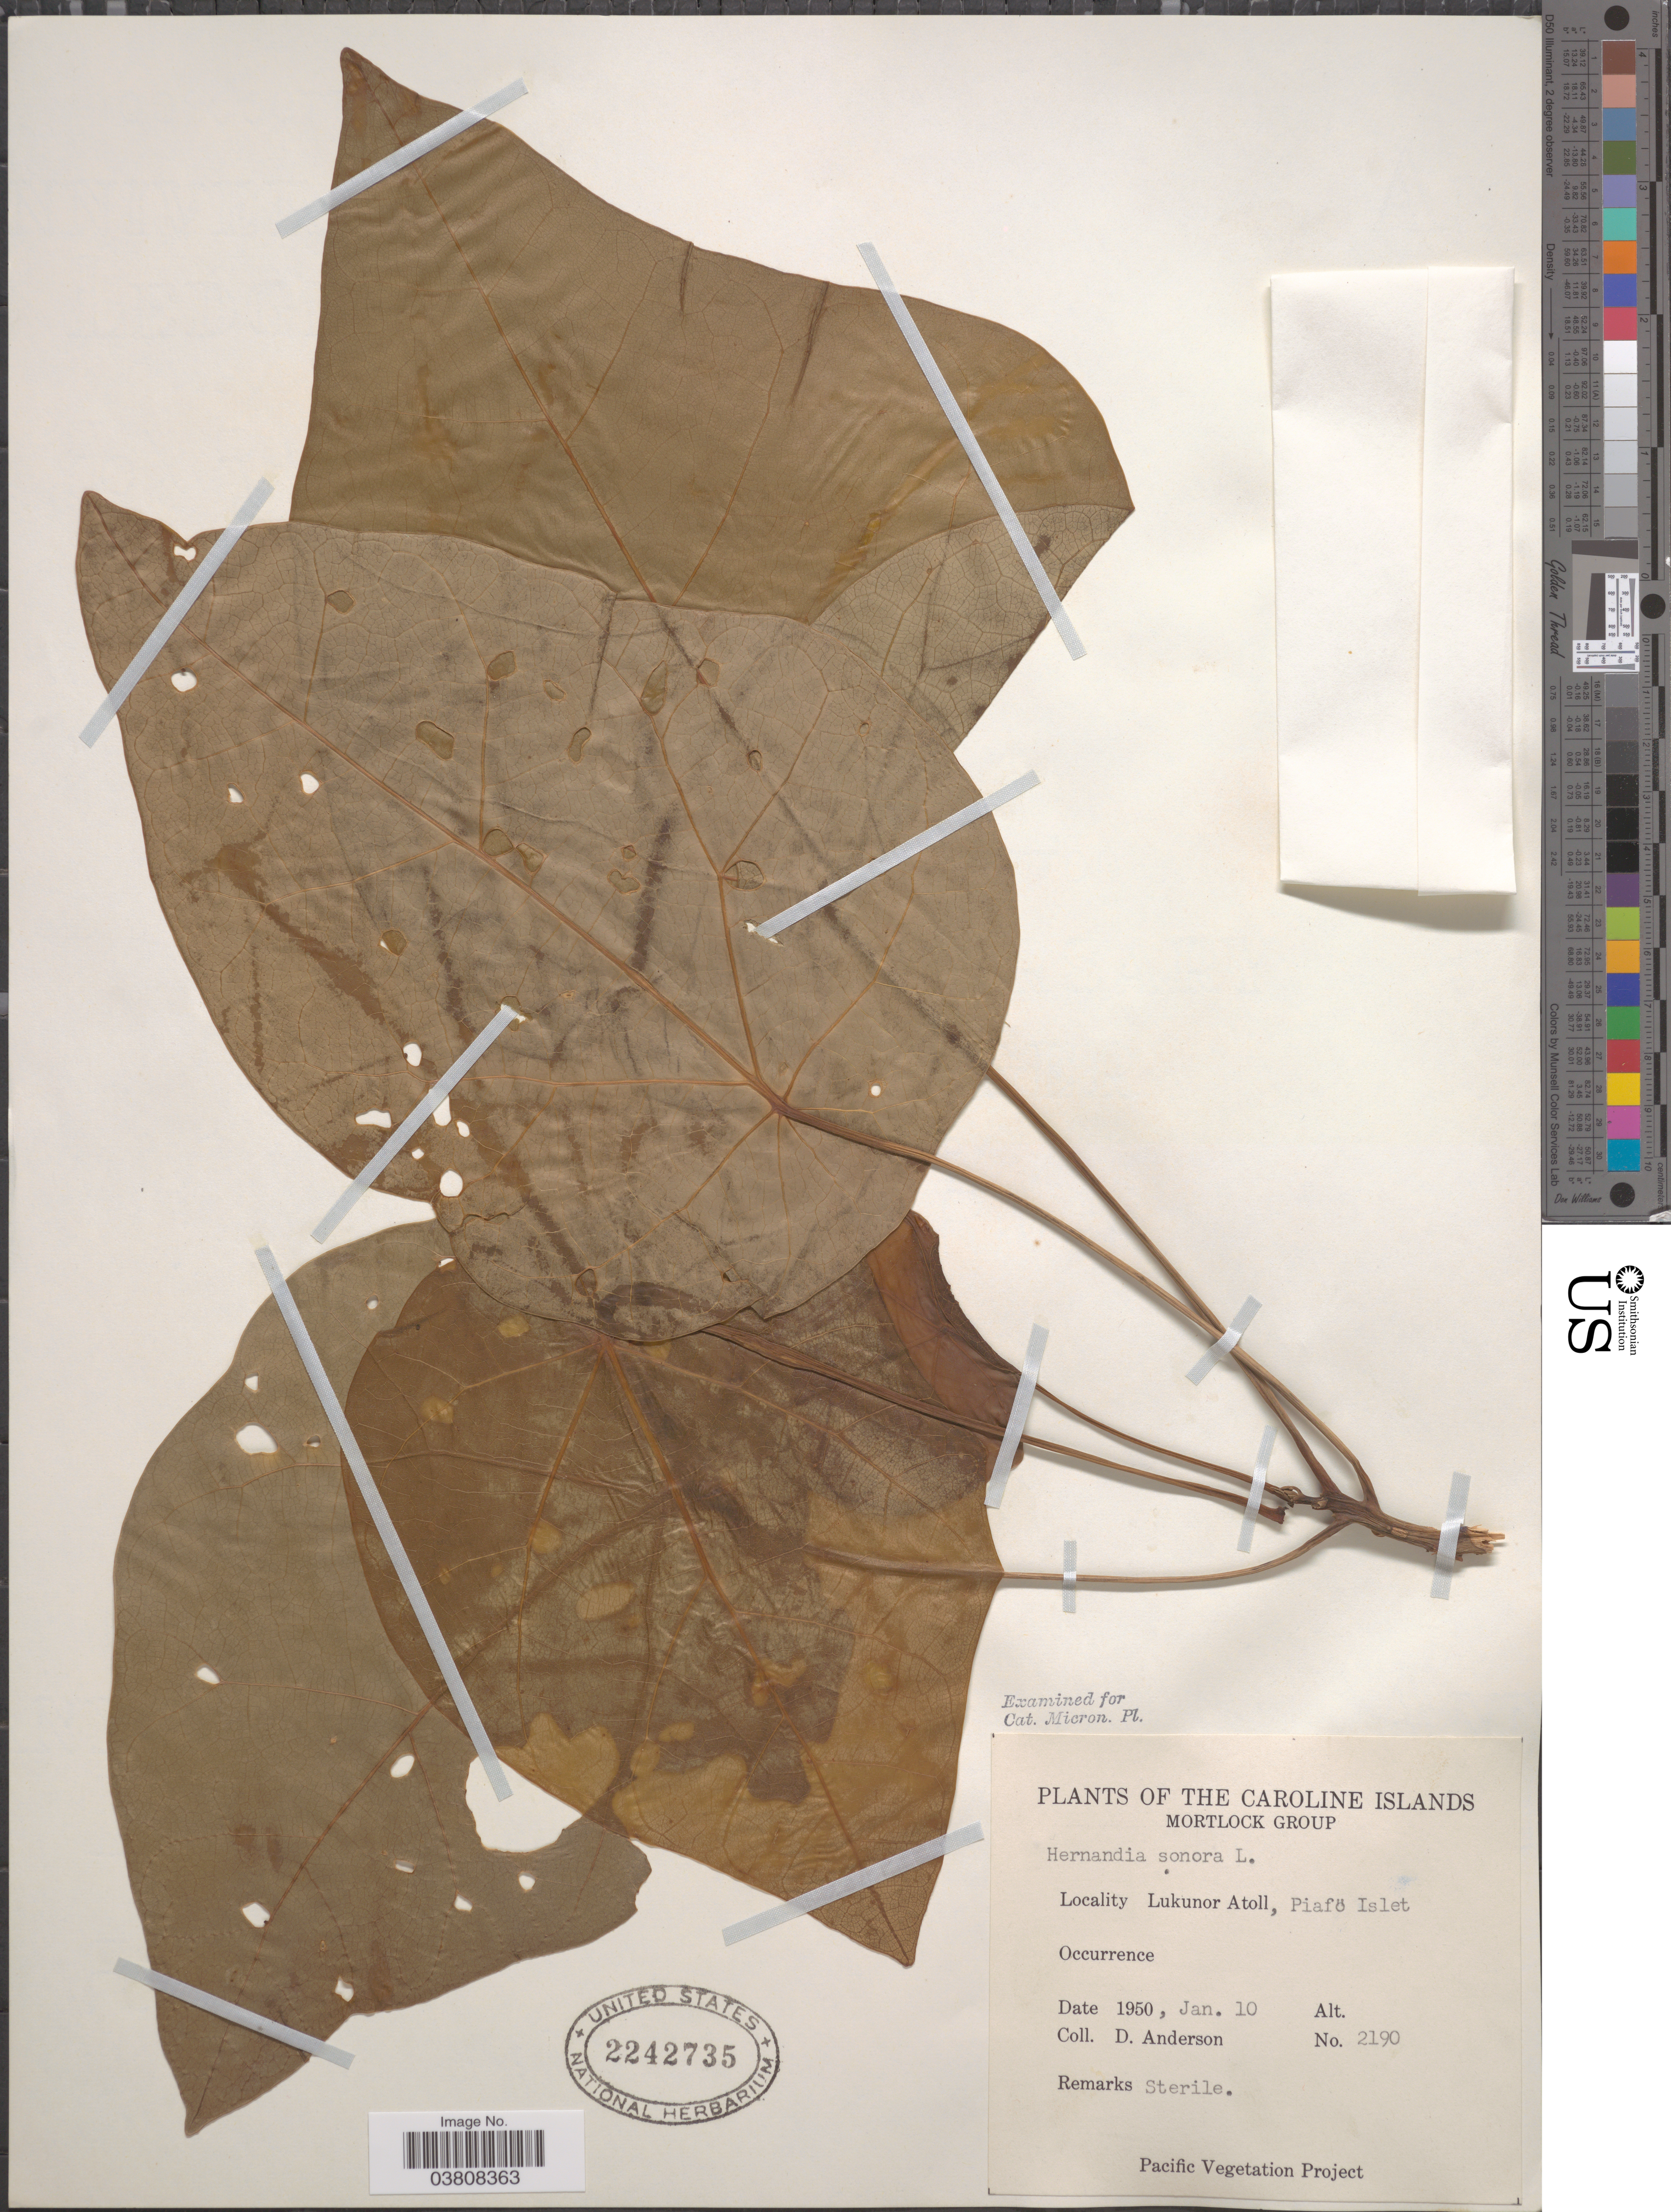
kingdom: Plantae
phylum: Tracheophyta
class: Magnoliopsida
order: Laurales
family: Hernandiaceae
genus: Hernandia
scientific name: Hernandia nymphaeifolia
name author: (C. Presl) Kubitzki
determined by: Strong, Mark T., (BOT), Smithsonian Institution - National Museum of Natural History (UNITED STATES)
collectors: D. Anderson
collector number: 2190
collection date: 1950-01-10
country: Micronesia, Federated States of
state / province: Truk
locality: Caroline Islands. Mortlock Group. Lukunor Atoll, Piafo Islet.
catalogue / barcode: US 2242735